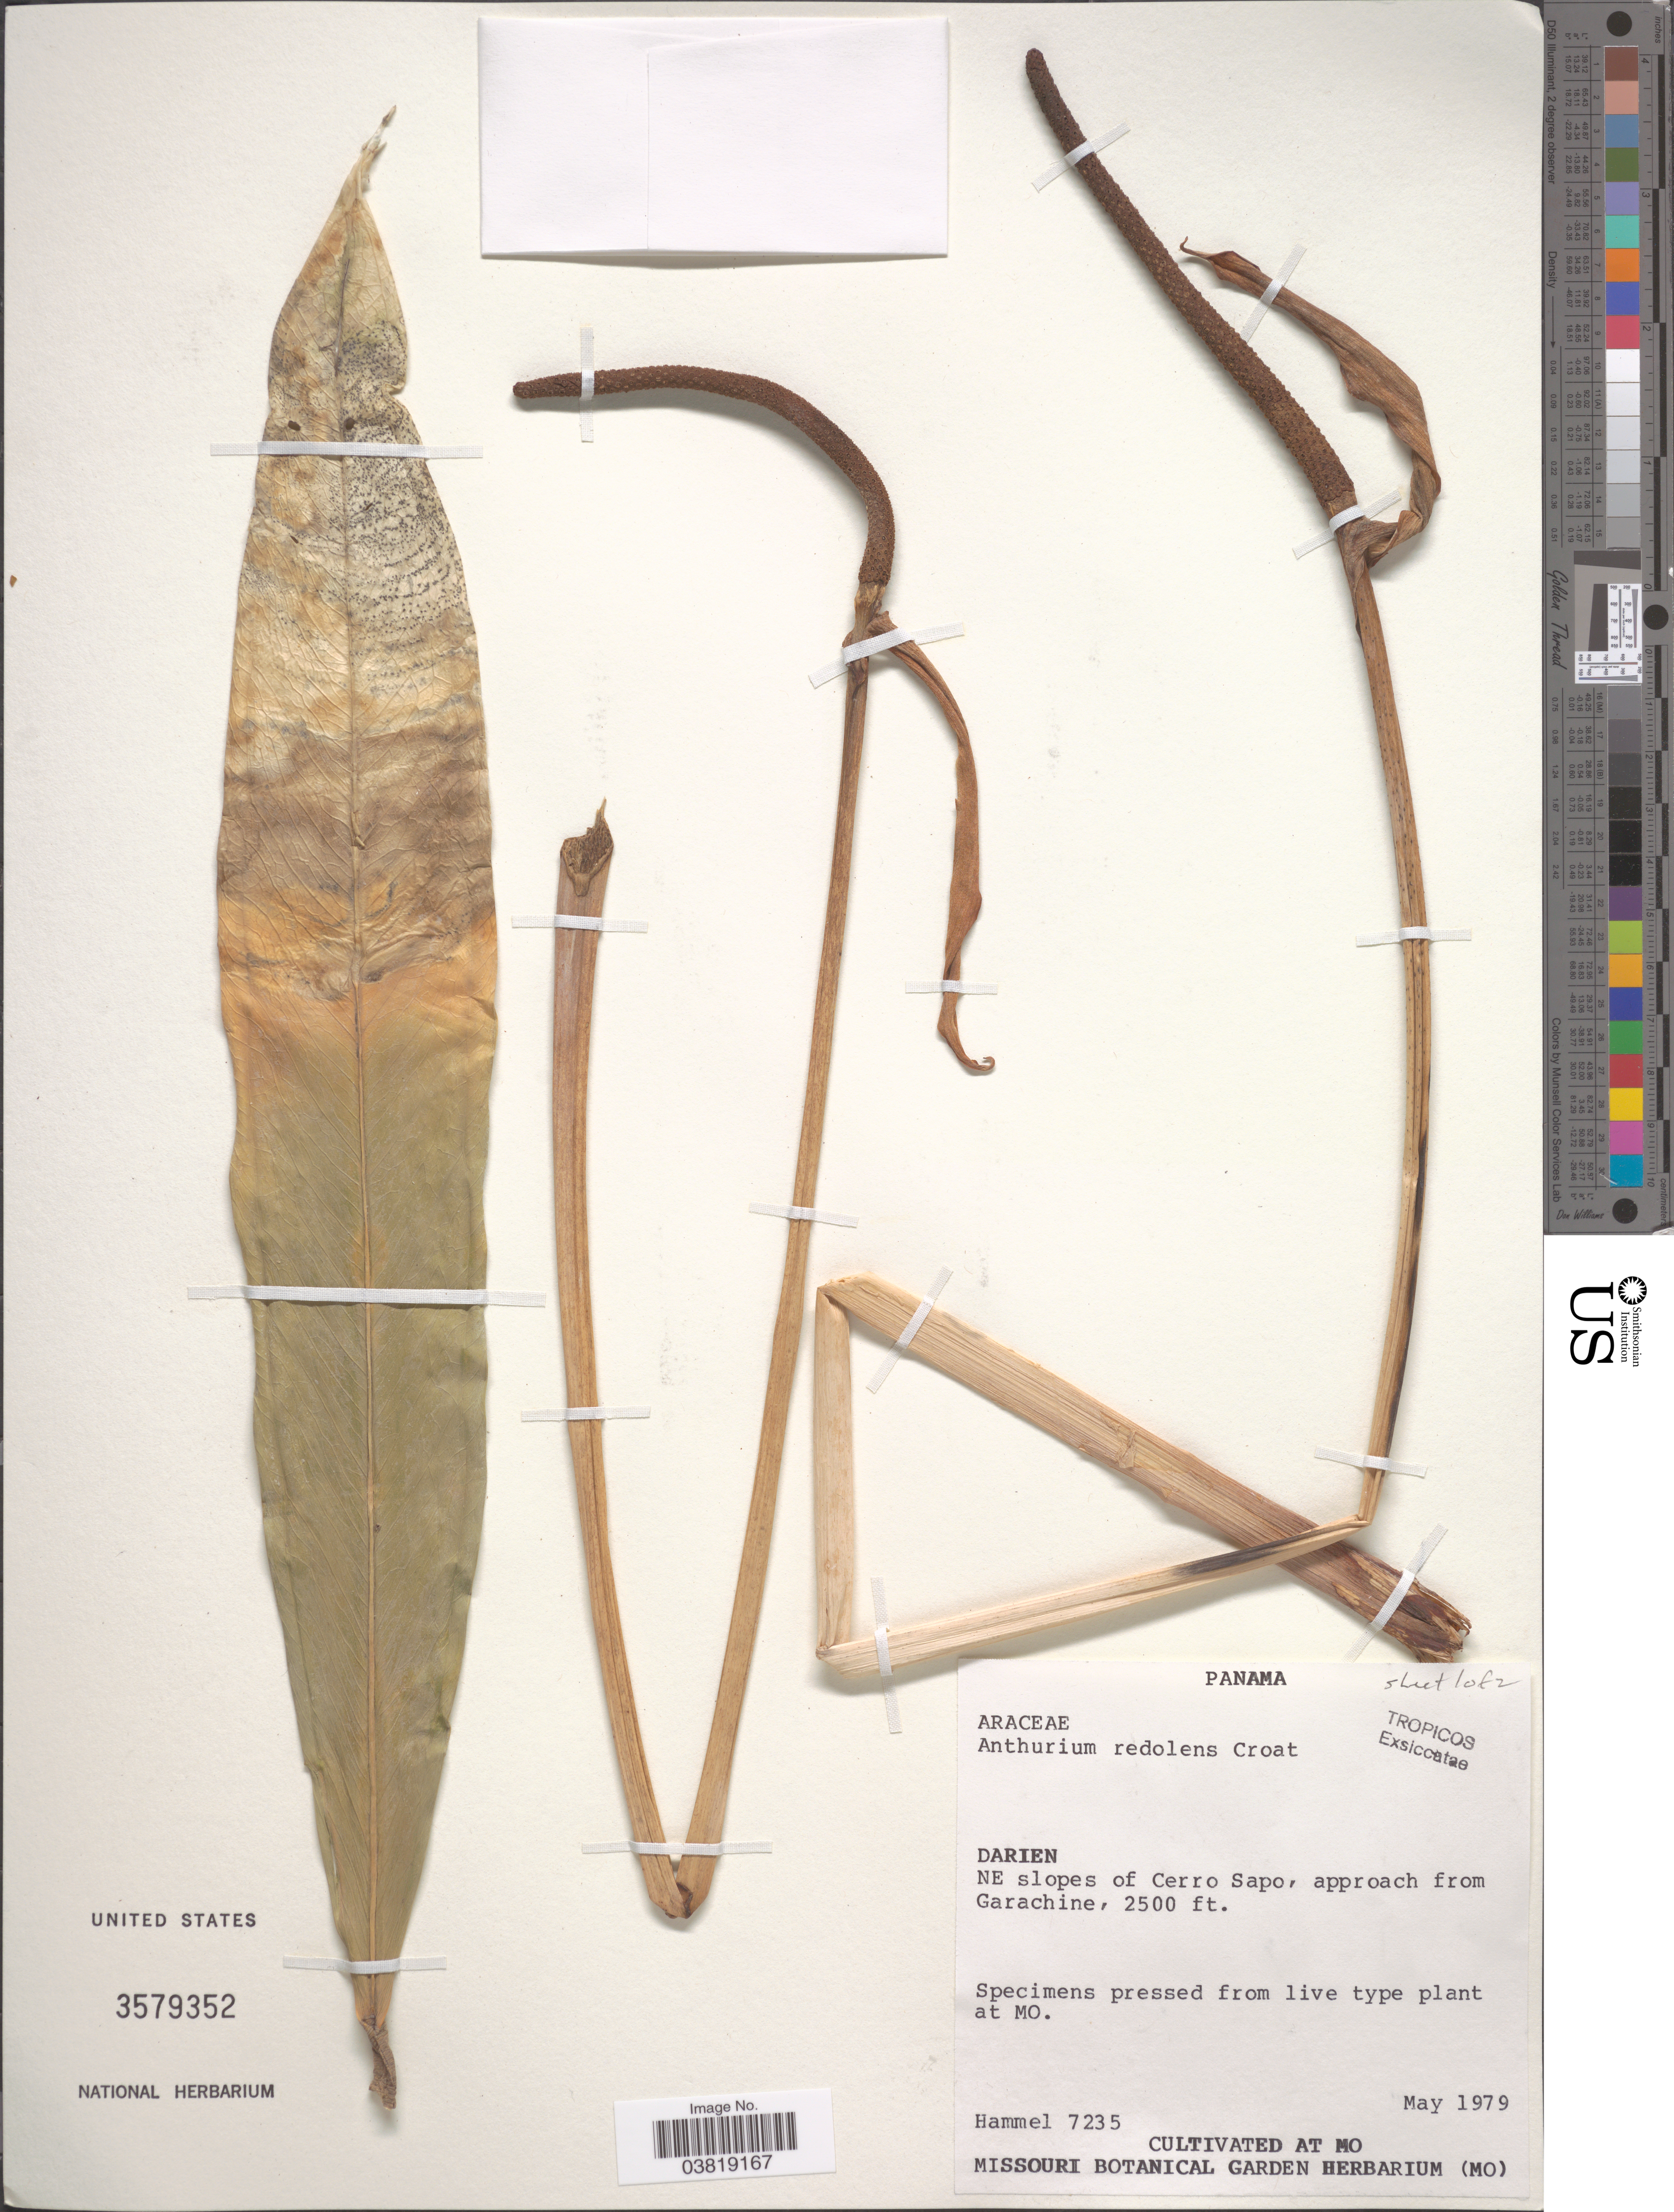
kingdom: Plantae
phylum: Tracheophyta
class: Liliopsida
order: Alismatales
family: Araceae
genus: Anthurium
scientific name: Anthurium redolens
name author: Croat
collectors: -. Hammel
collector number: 7235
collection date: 1979-05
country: Panama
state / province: Darien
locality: NE slopes of Cerro Sapo, approach from Garachine. MO [unsure placement]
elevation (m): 762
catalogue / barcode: US 3579352